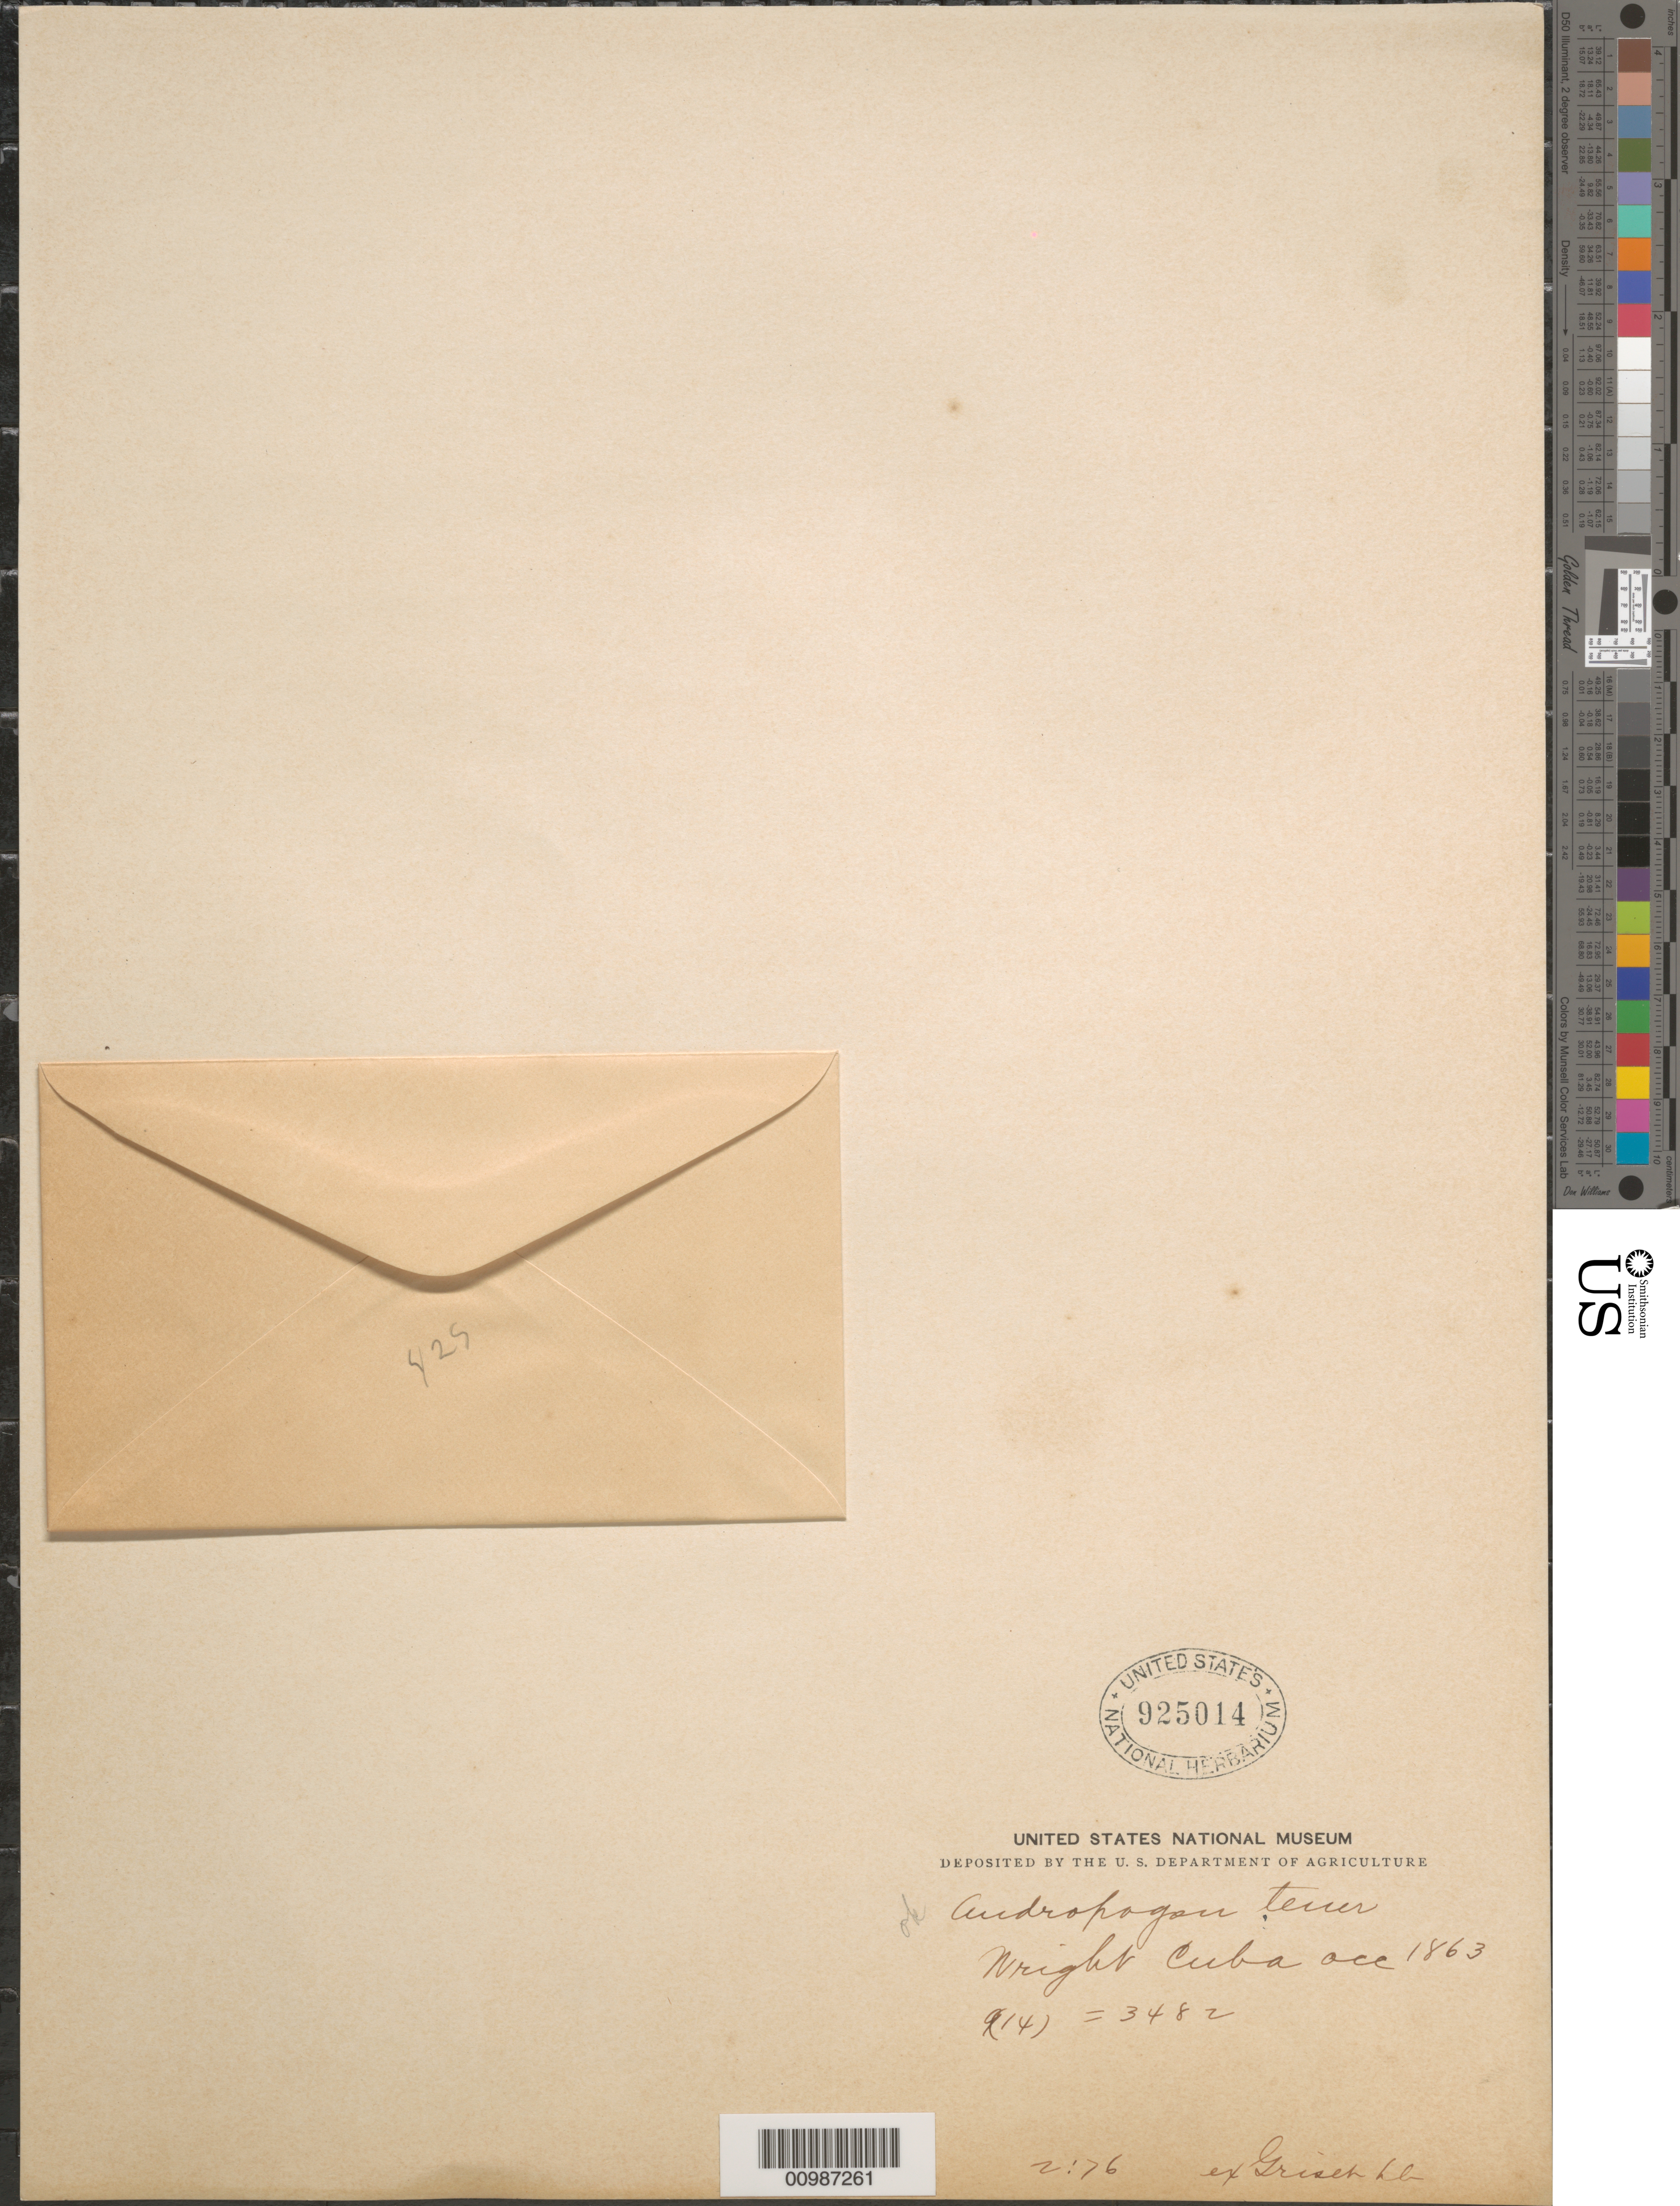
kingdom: Plantae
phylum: Tracheophyta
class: Liliopsida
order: Poales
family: Poaceae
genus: Andropogon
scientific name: Andropogon tener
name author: (Nees) Kunth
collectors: C. Wright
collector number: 3482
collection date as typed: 1863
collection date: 1863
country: Cuba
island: Cuba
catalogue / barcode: US 925014